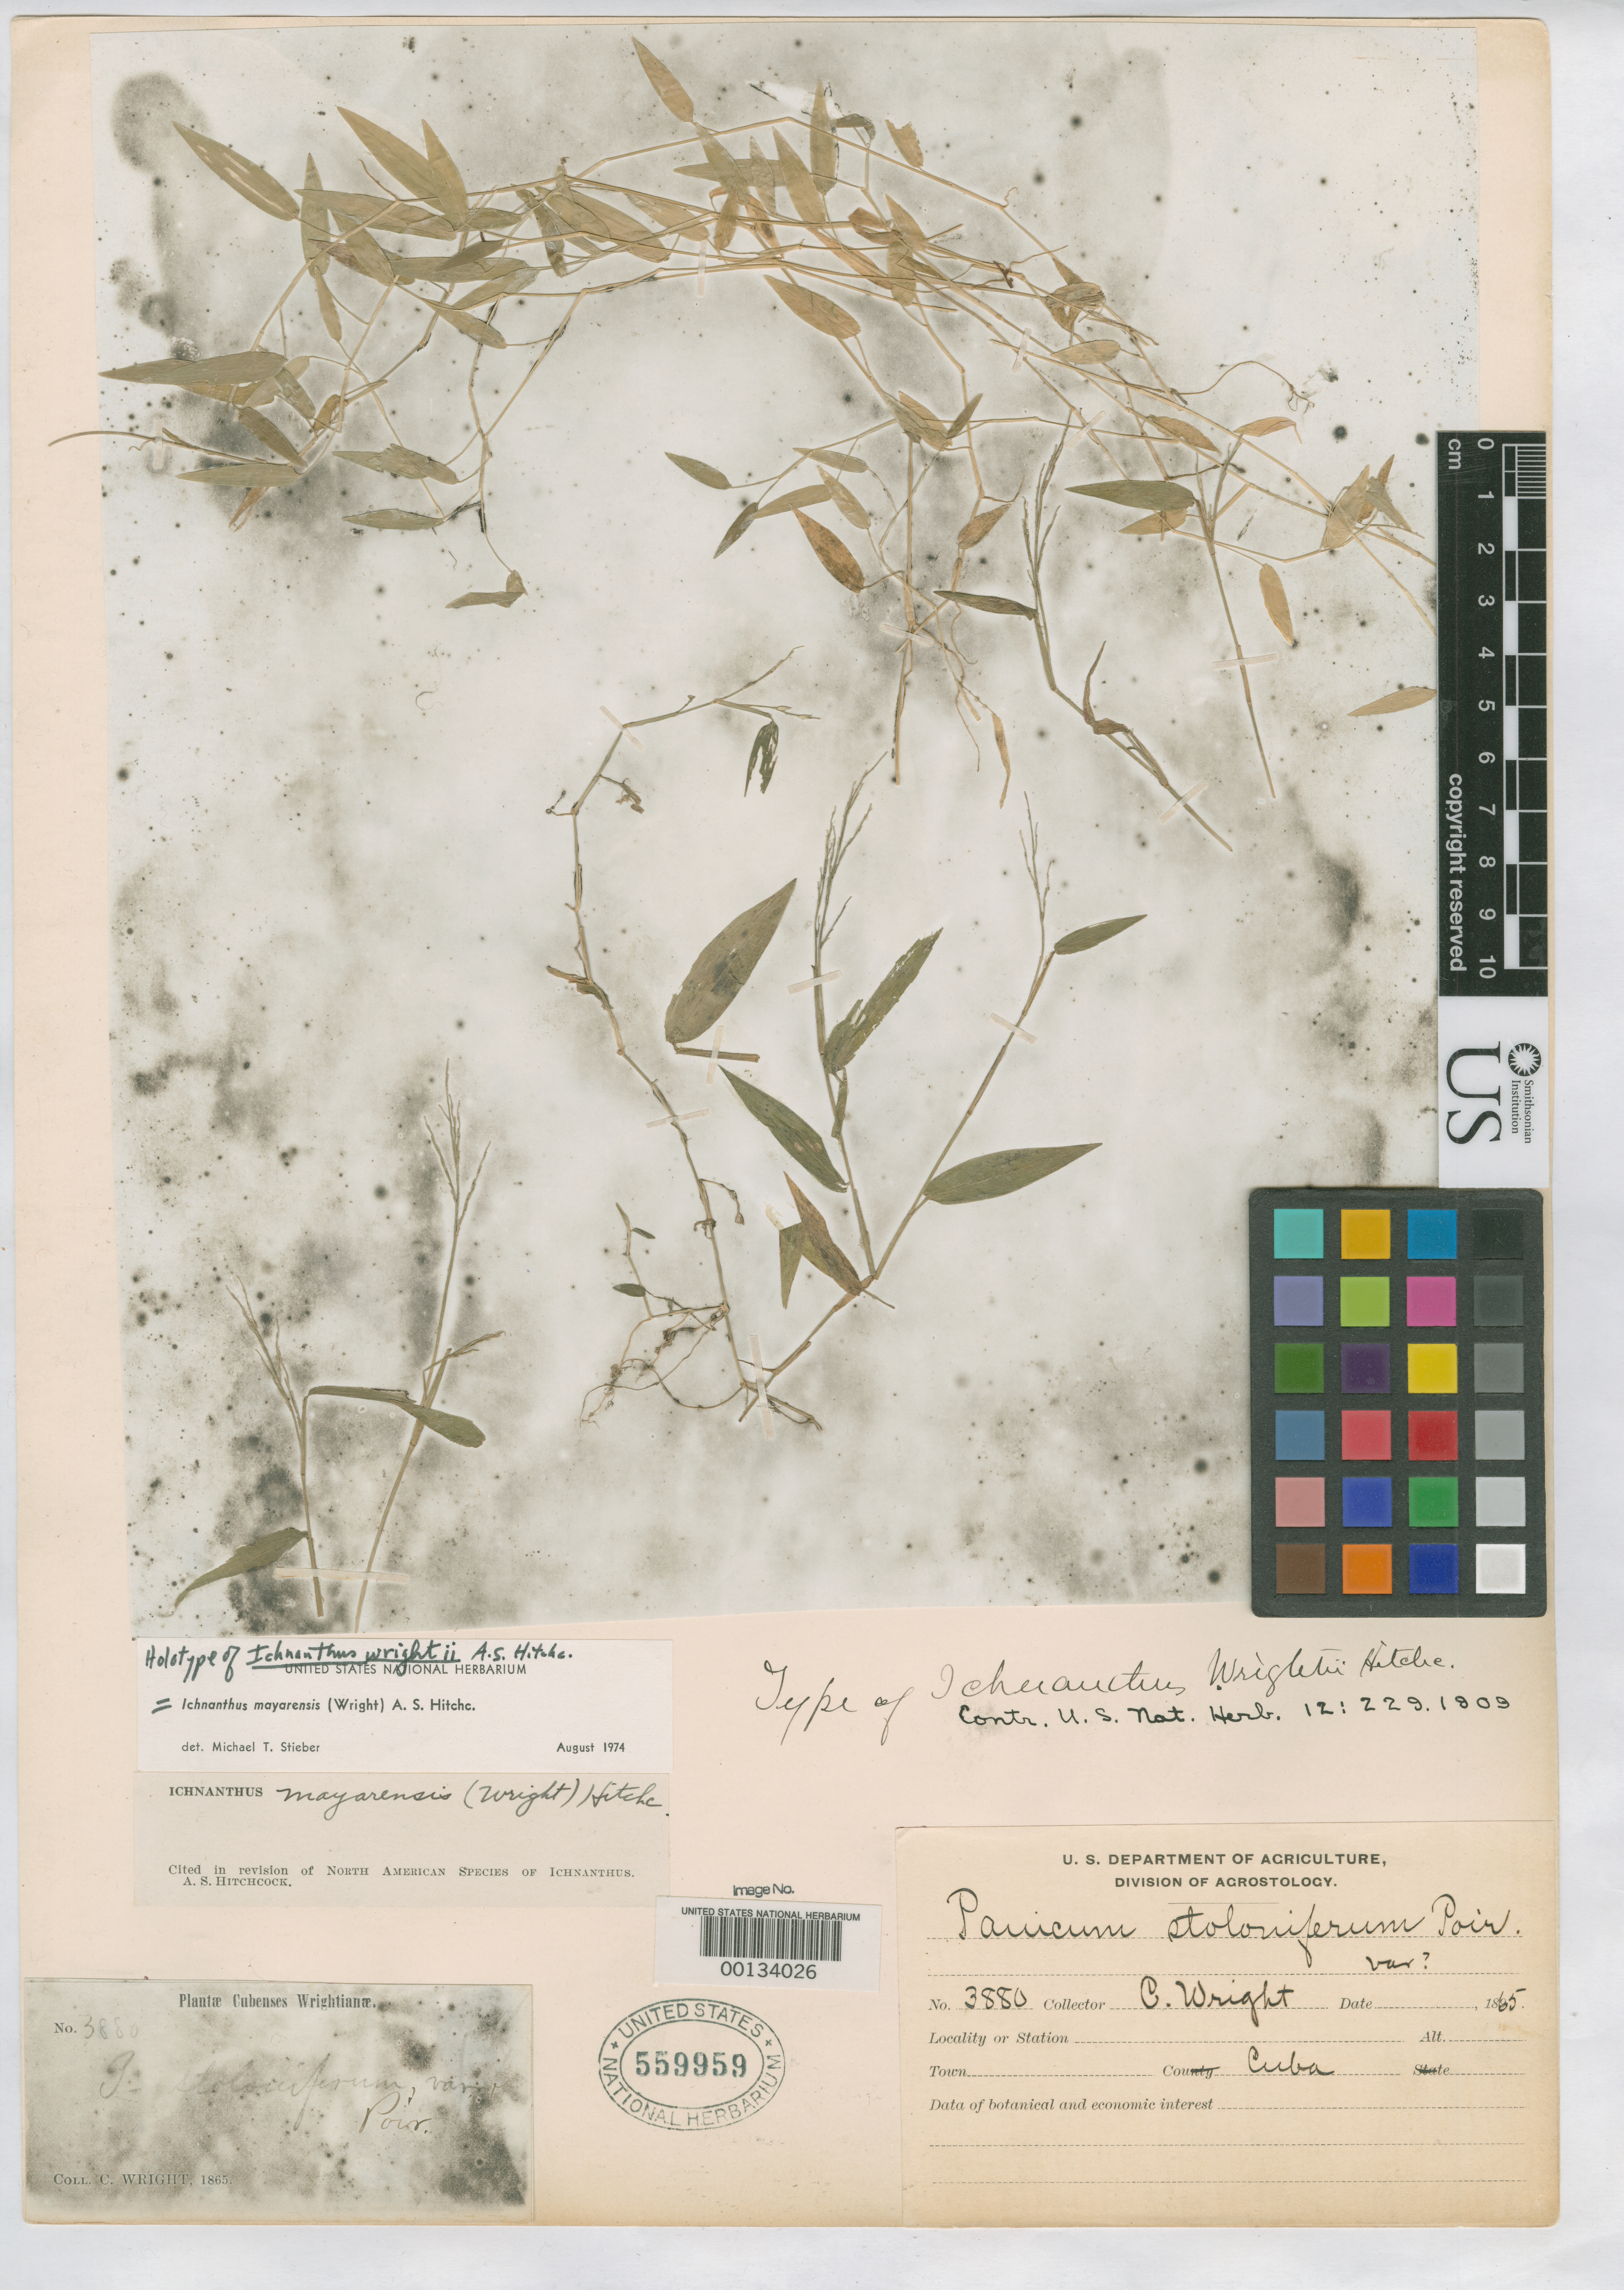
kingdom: Plantae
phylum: Tracheophyta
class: Liliopsida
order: Poales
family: Poaceae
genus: Ichnanthus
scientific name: Ichnanthus wrightii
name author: Hitchc.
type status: Holotype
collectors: C. Wright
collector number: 3880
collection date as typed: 1865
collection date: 1865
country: Cuba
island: Greater Antilles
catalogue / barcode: US 559959